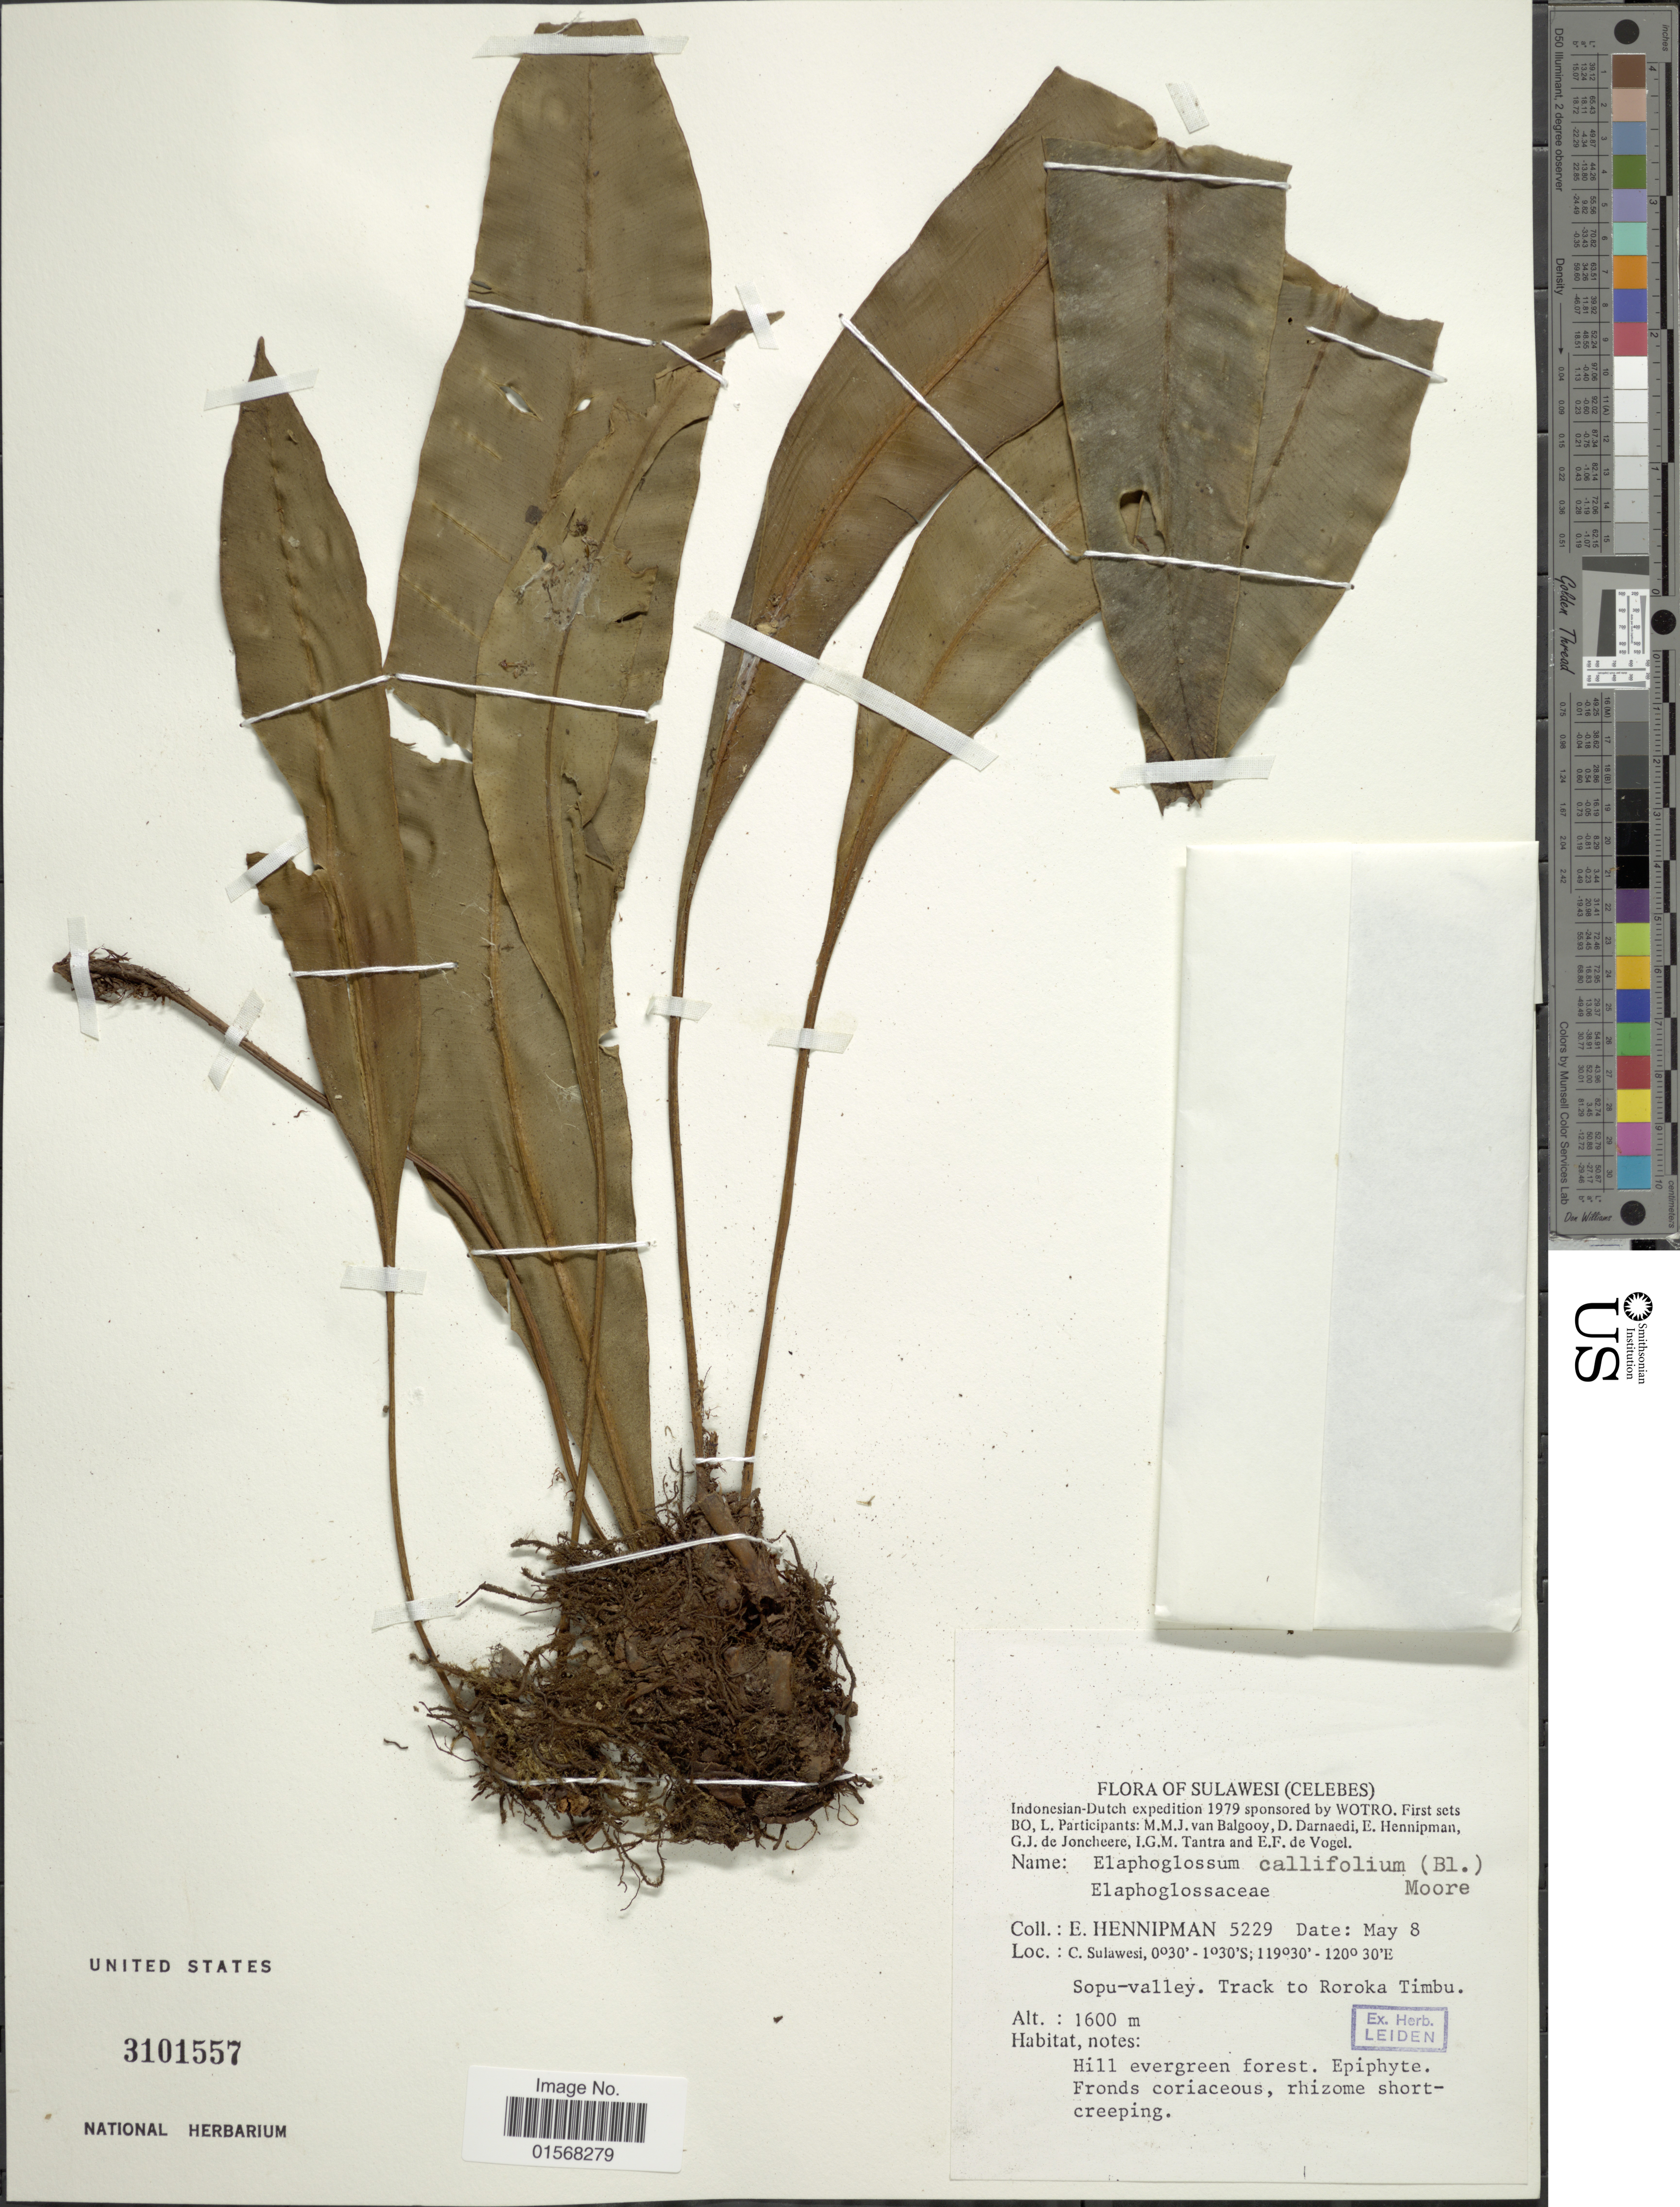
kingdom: Plantae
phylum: Tracheophyta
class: Polypodiopsida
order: Polypodiales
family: Dryopteridaceae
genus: Elaphoglossum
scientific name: Elaphoglossum callifolium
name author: (Blume) T. Moore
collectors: E. Hennipman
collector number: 5229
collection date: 1979-05-08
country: Indonesia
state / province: Sulawesi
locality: C. Sulawesi, Sopu Valley, Track to Roroka Timbu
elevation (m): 1600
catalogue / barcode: US 3101557